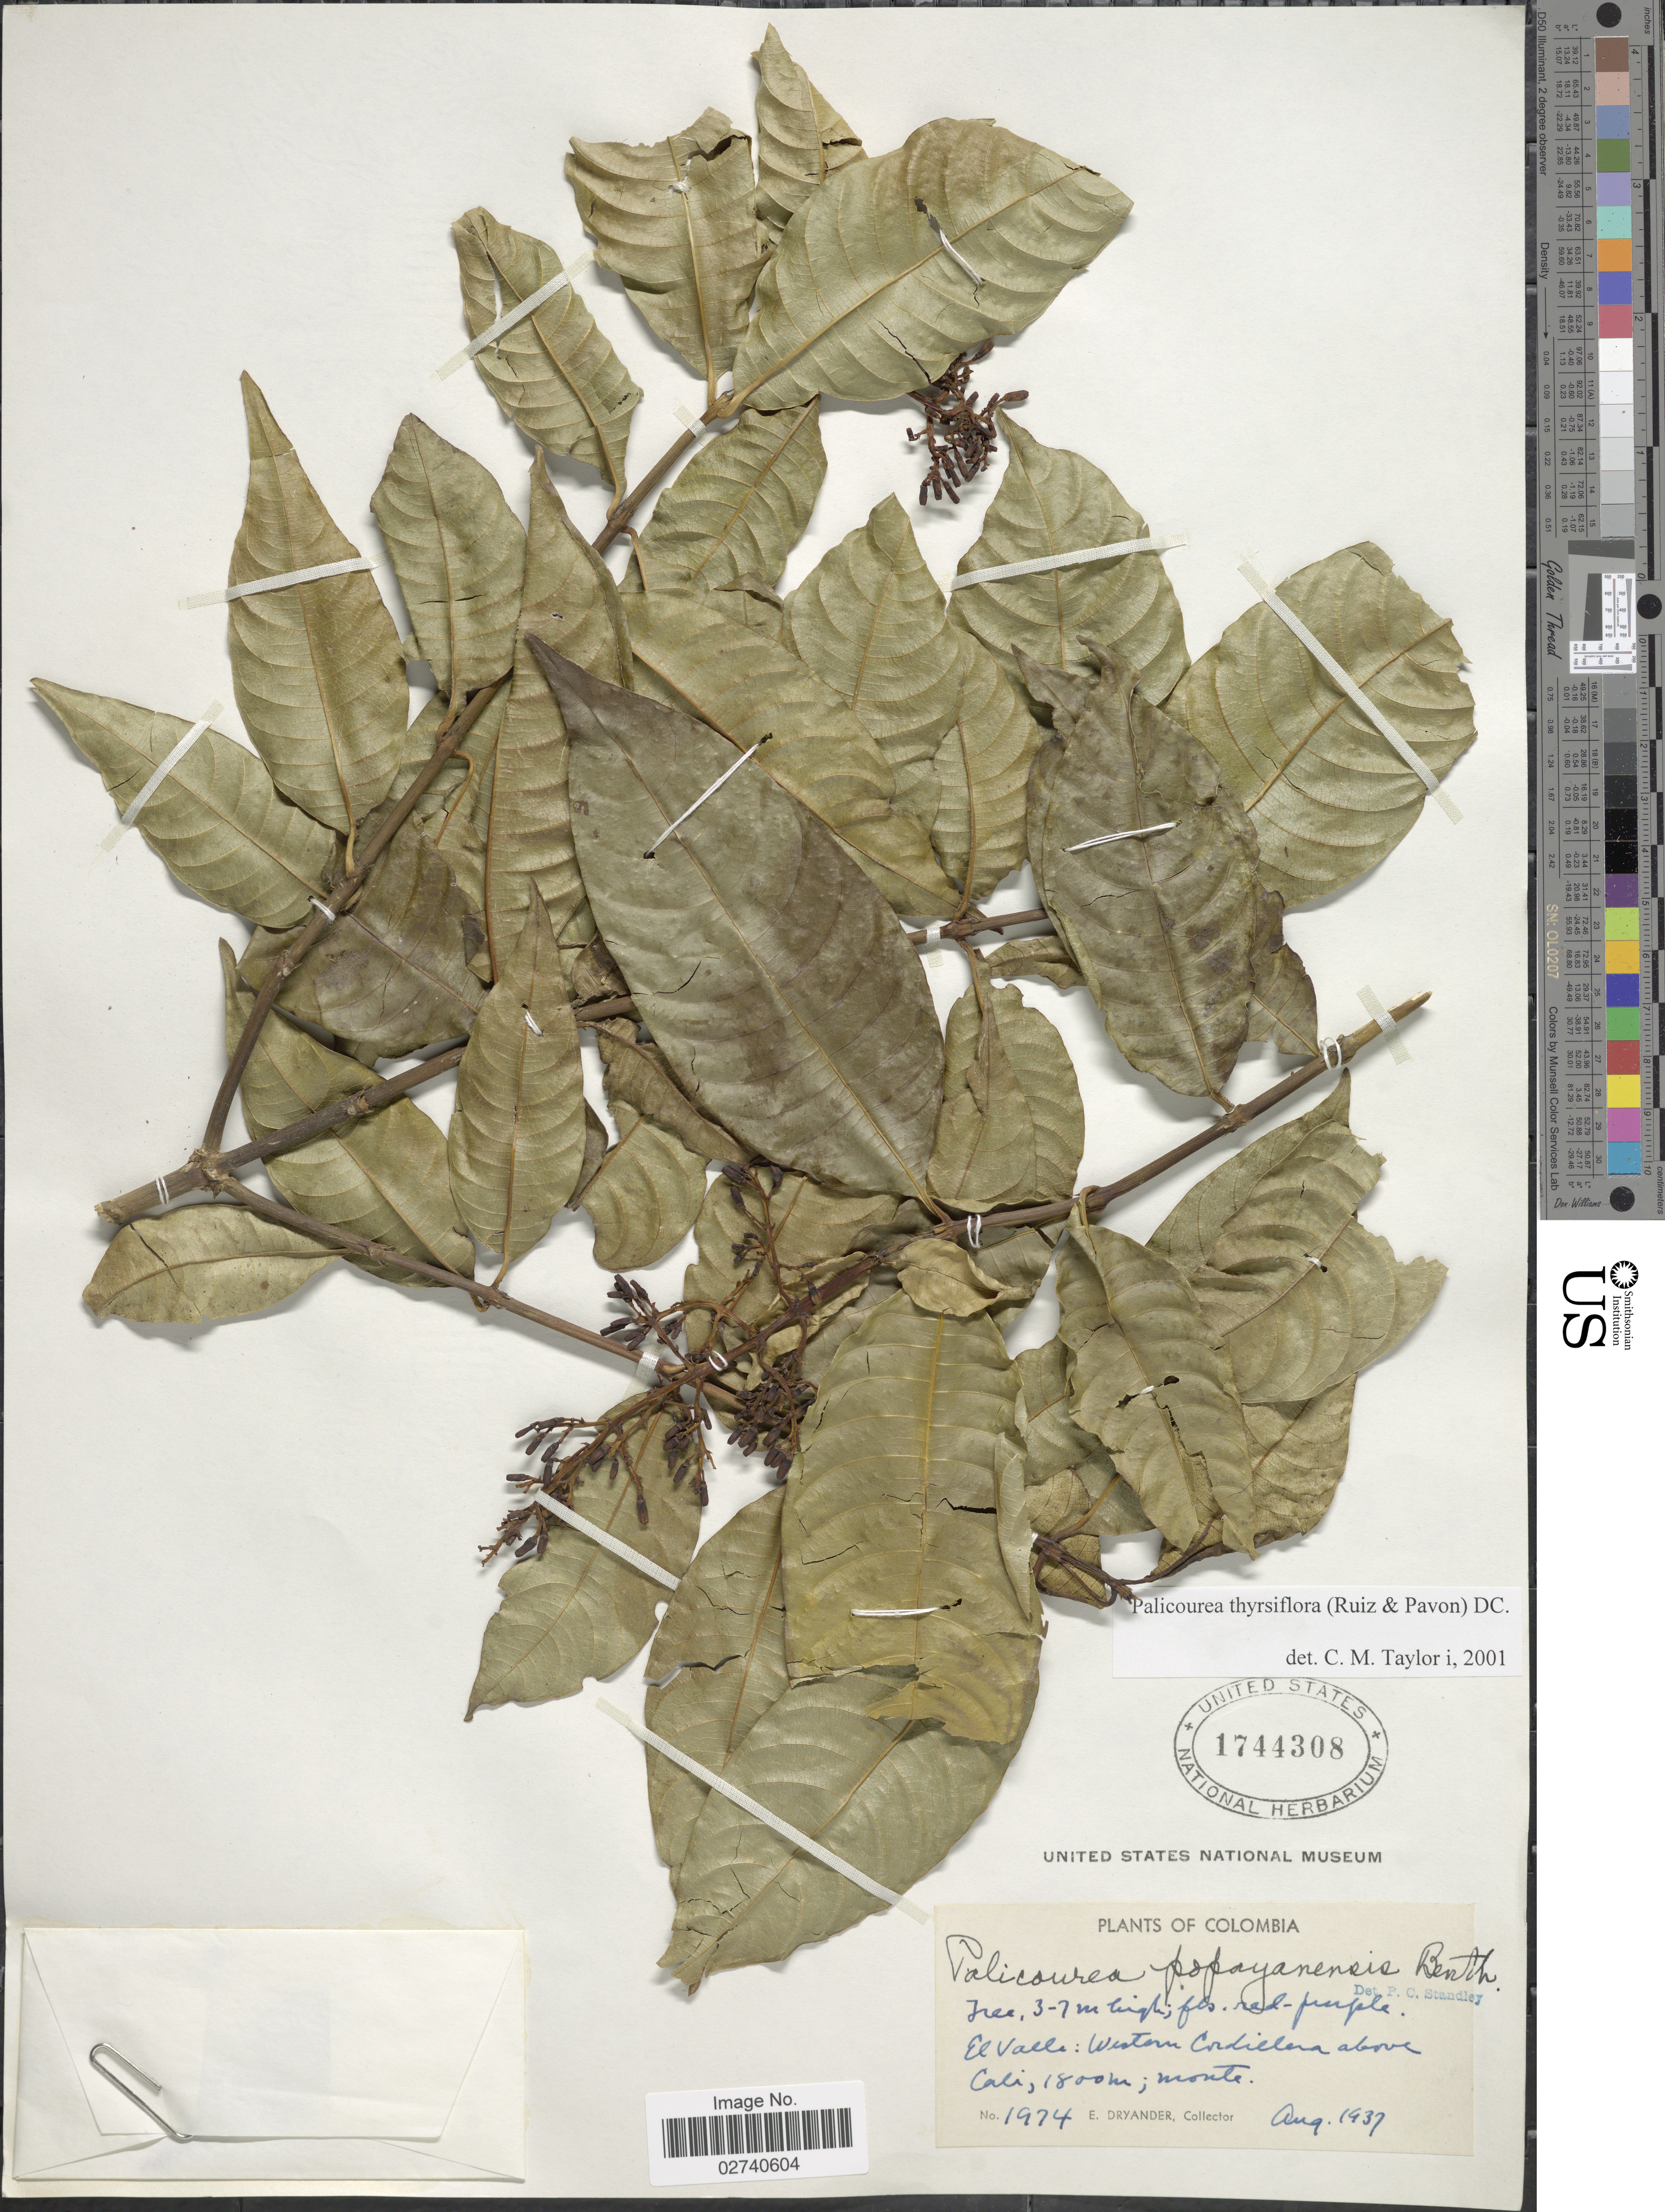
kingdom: Plantae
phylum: Tracheophyta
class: Magnoliopsida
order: Gentianales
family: Rubiaceae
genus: Palicourea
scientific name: Palicourea thyrsiflora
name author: (Ruiz & Pav.) DC.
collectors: E. Dryander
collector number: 1974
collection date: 1937-08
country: Colombia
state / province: Valle del Cauca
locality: El Valle: Western Cordillera above Cali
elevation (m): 1800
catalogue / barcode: US 1744308